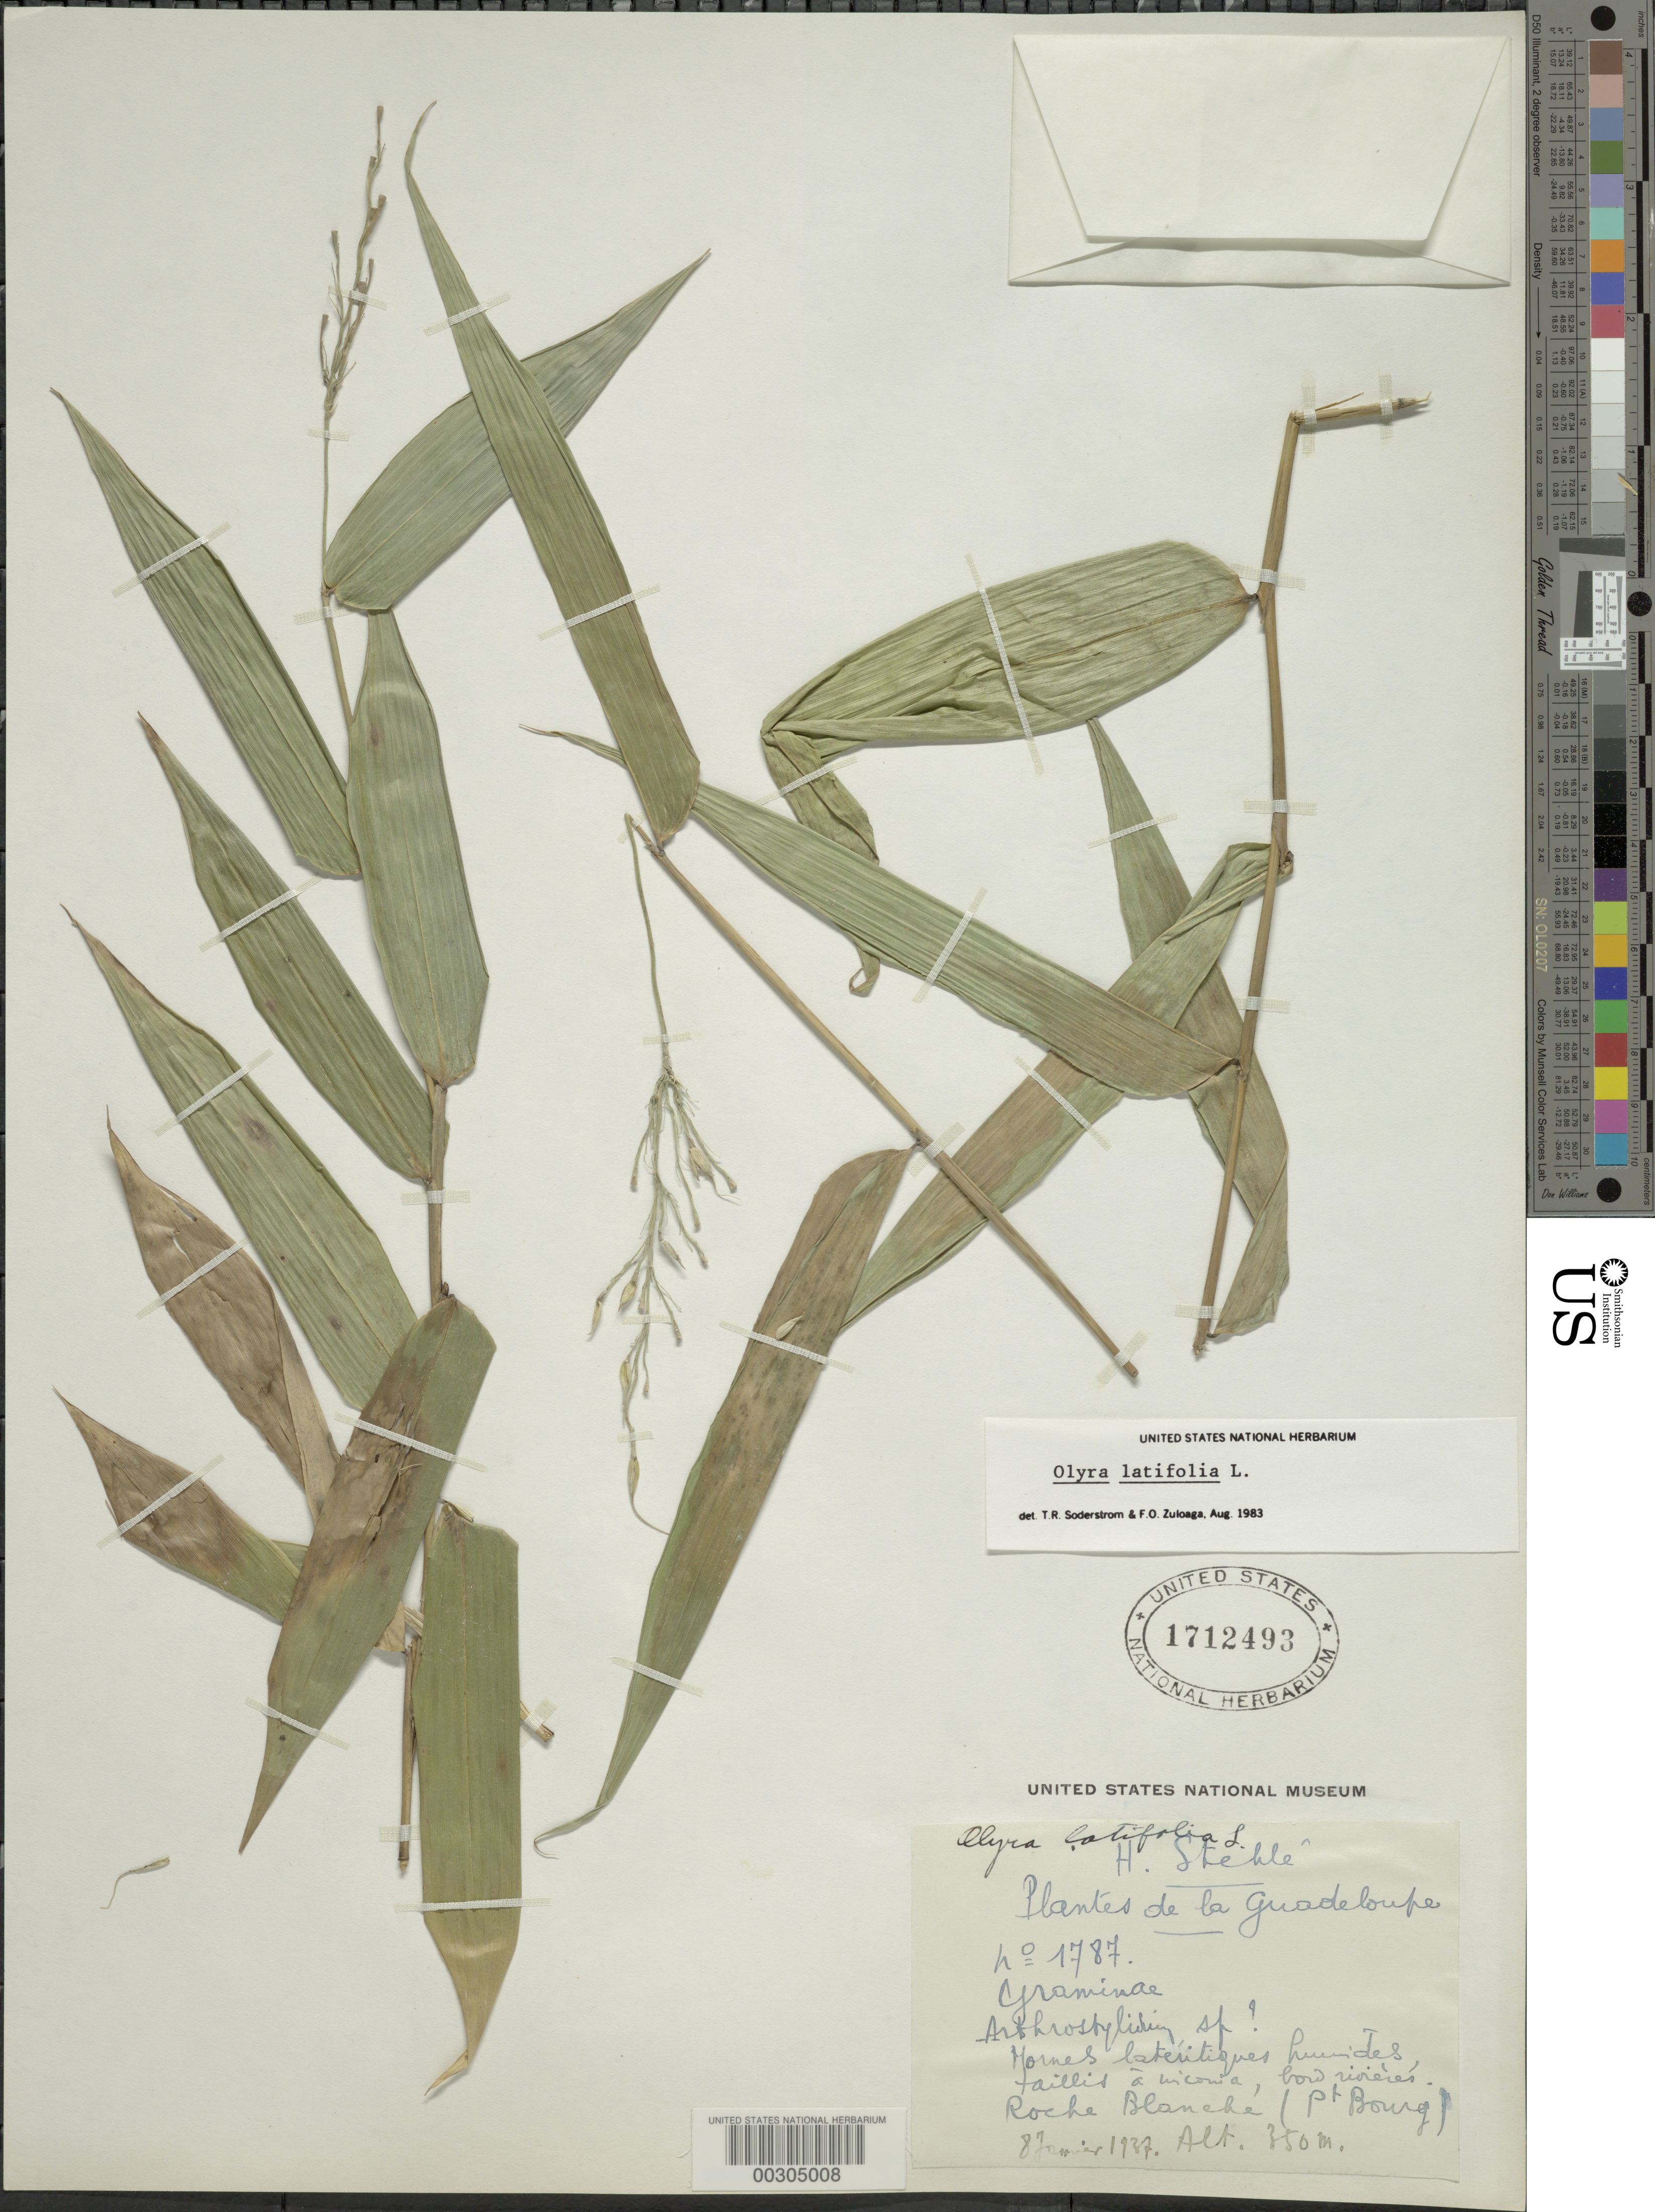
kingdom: Plantae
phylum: Tracheophyta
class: Liliopsida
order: Poales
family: Poaceae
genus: Olyra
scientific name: Olyra latifolia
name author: L.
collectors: H. Stehlé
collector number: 1787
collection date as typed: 08 Jan 1937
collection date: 1937-01-08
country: Guadeloupe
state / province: Basse-terre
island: Basse Terre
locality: Roche blanche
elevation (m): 350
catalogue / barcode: US 1712493